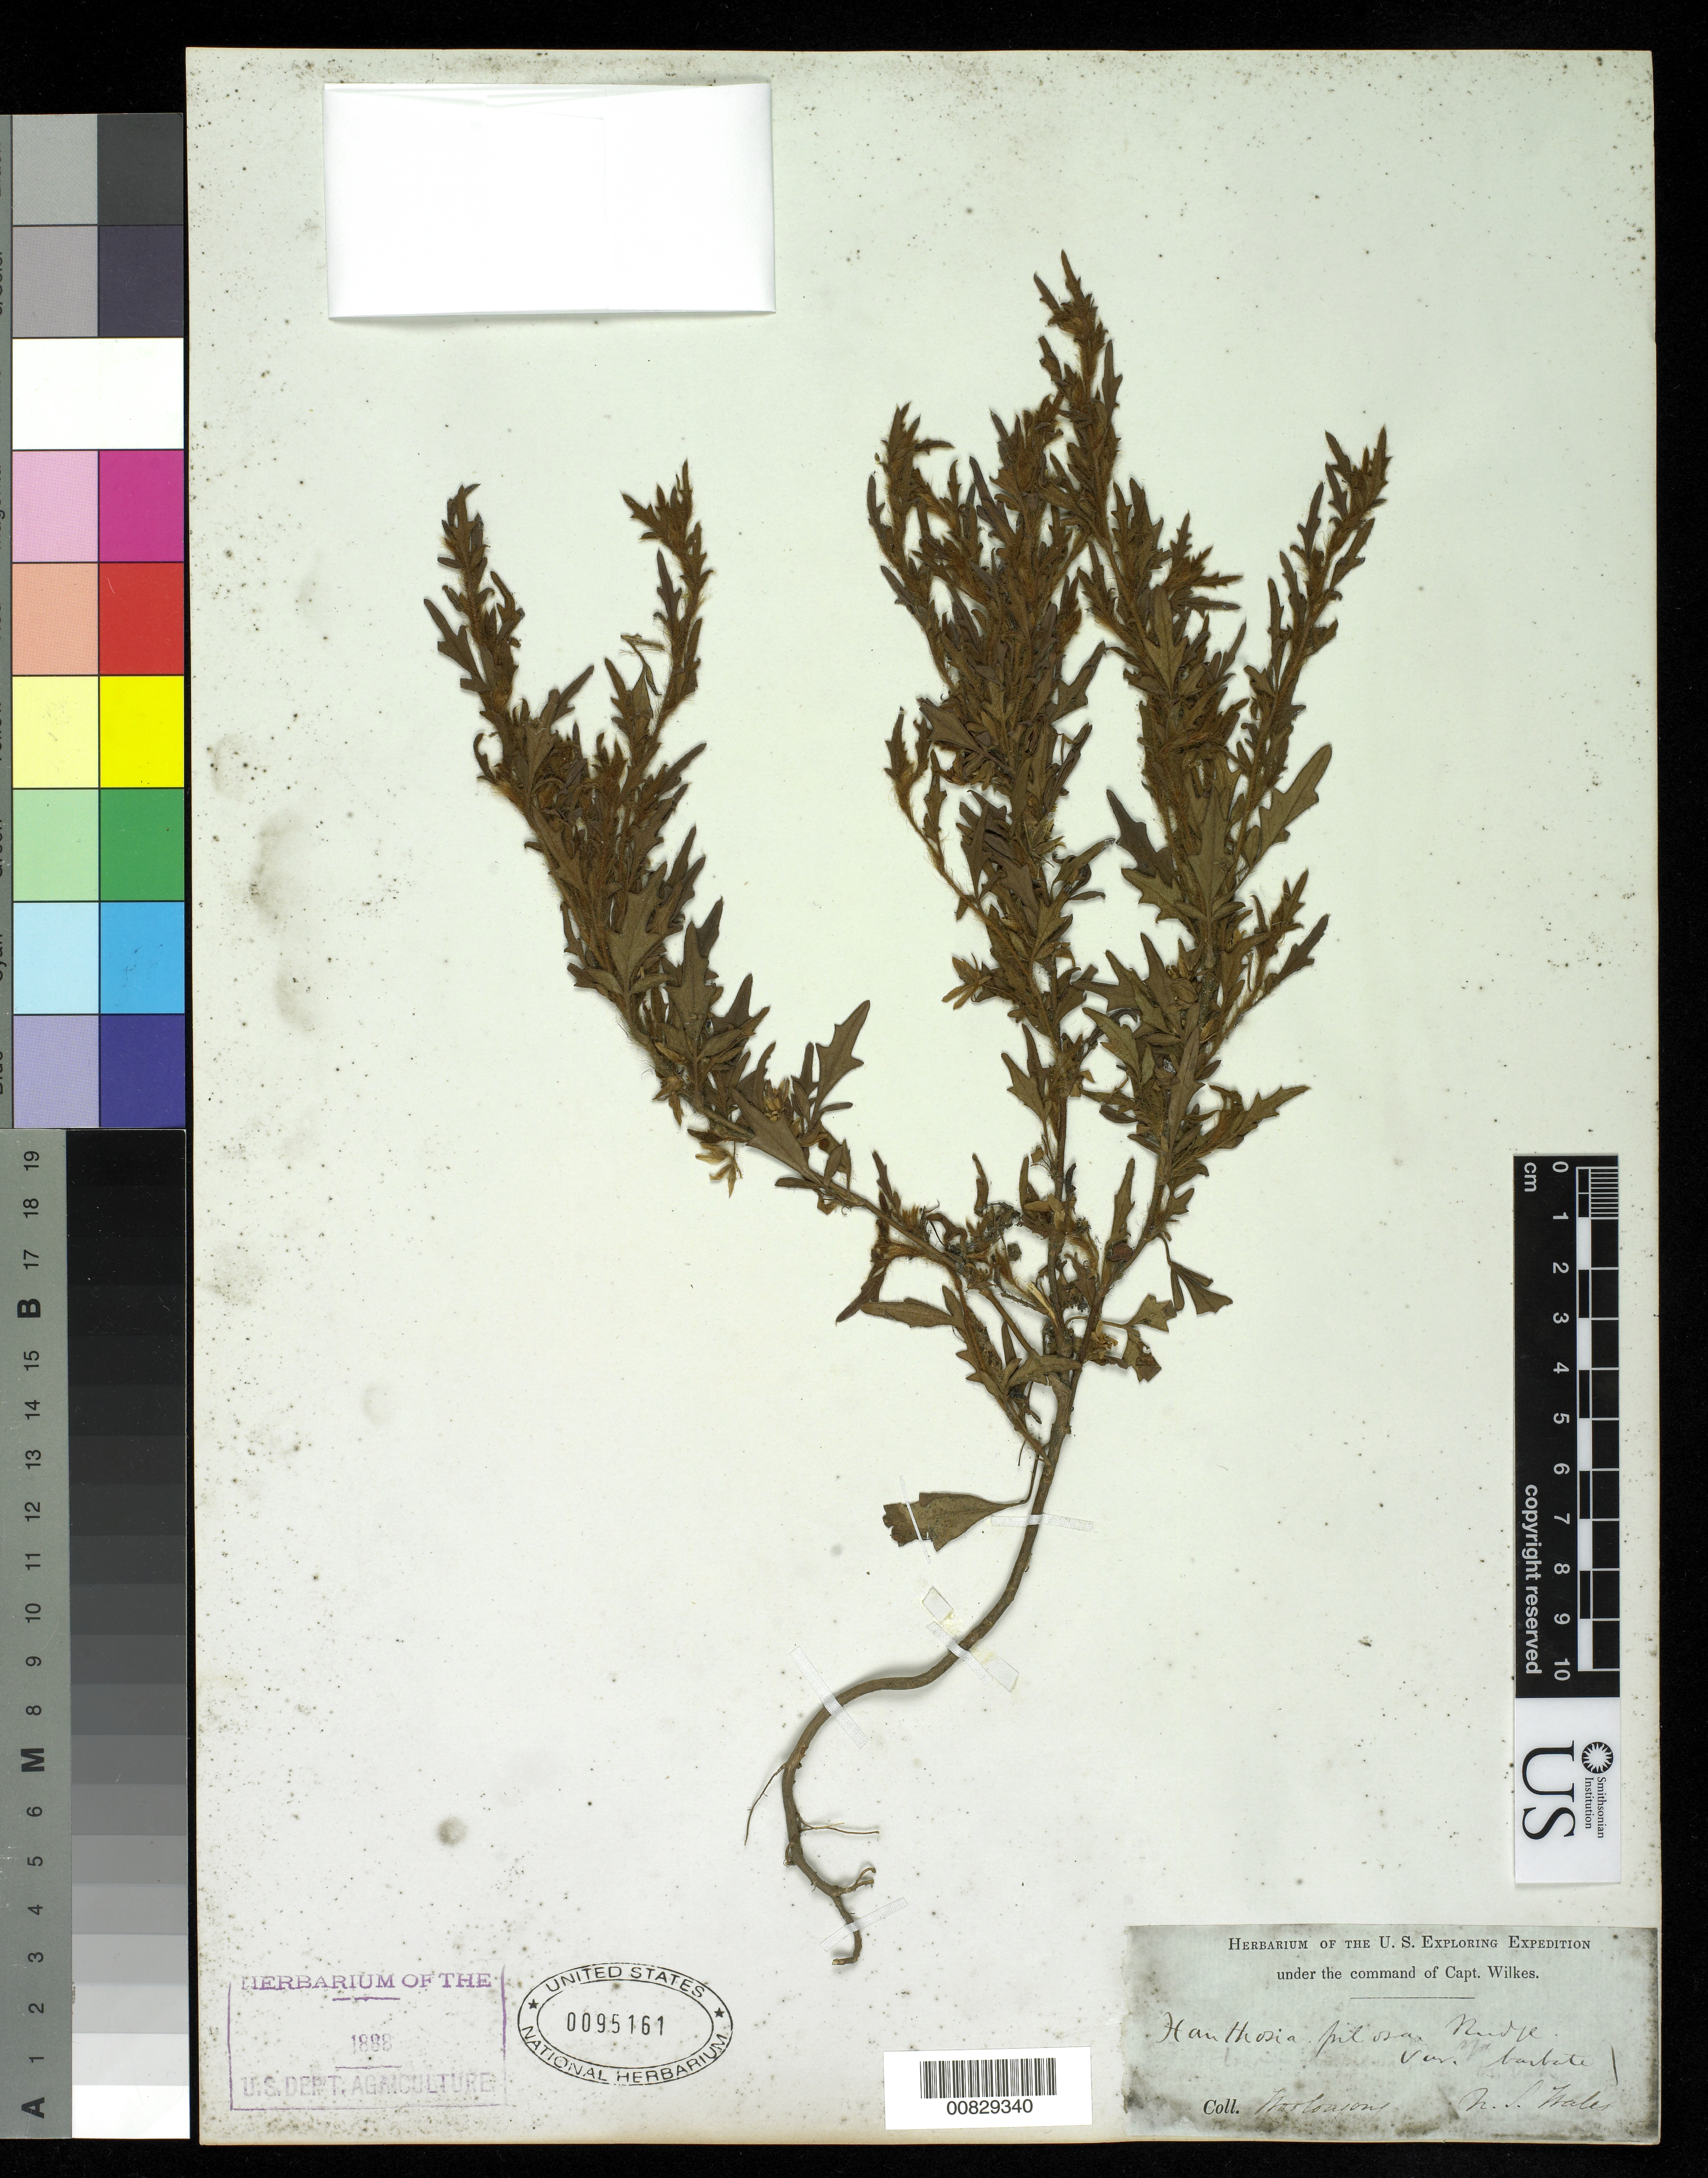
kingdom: Plantae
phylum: Tracheophyta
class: Magnoliopsida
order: Apiales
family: Apiaceae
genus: Xanthosia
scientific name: Xanthosia pilosa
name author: Rudge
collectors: Wilkes Explor. Exped.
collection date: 1838/1842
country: Australia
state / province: New South Wales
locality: Woolongong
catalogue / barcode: US 95161